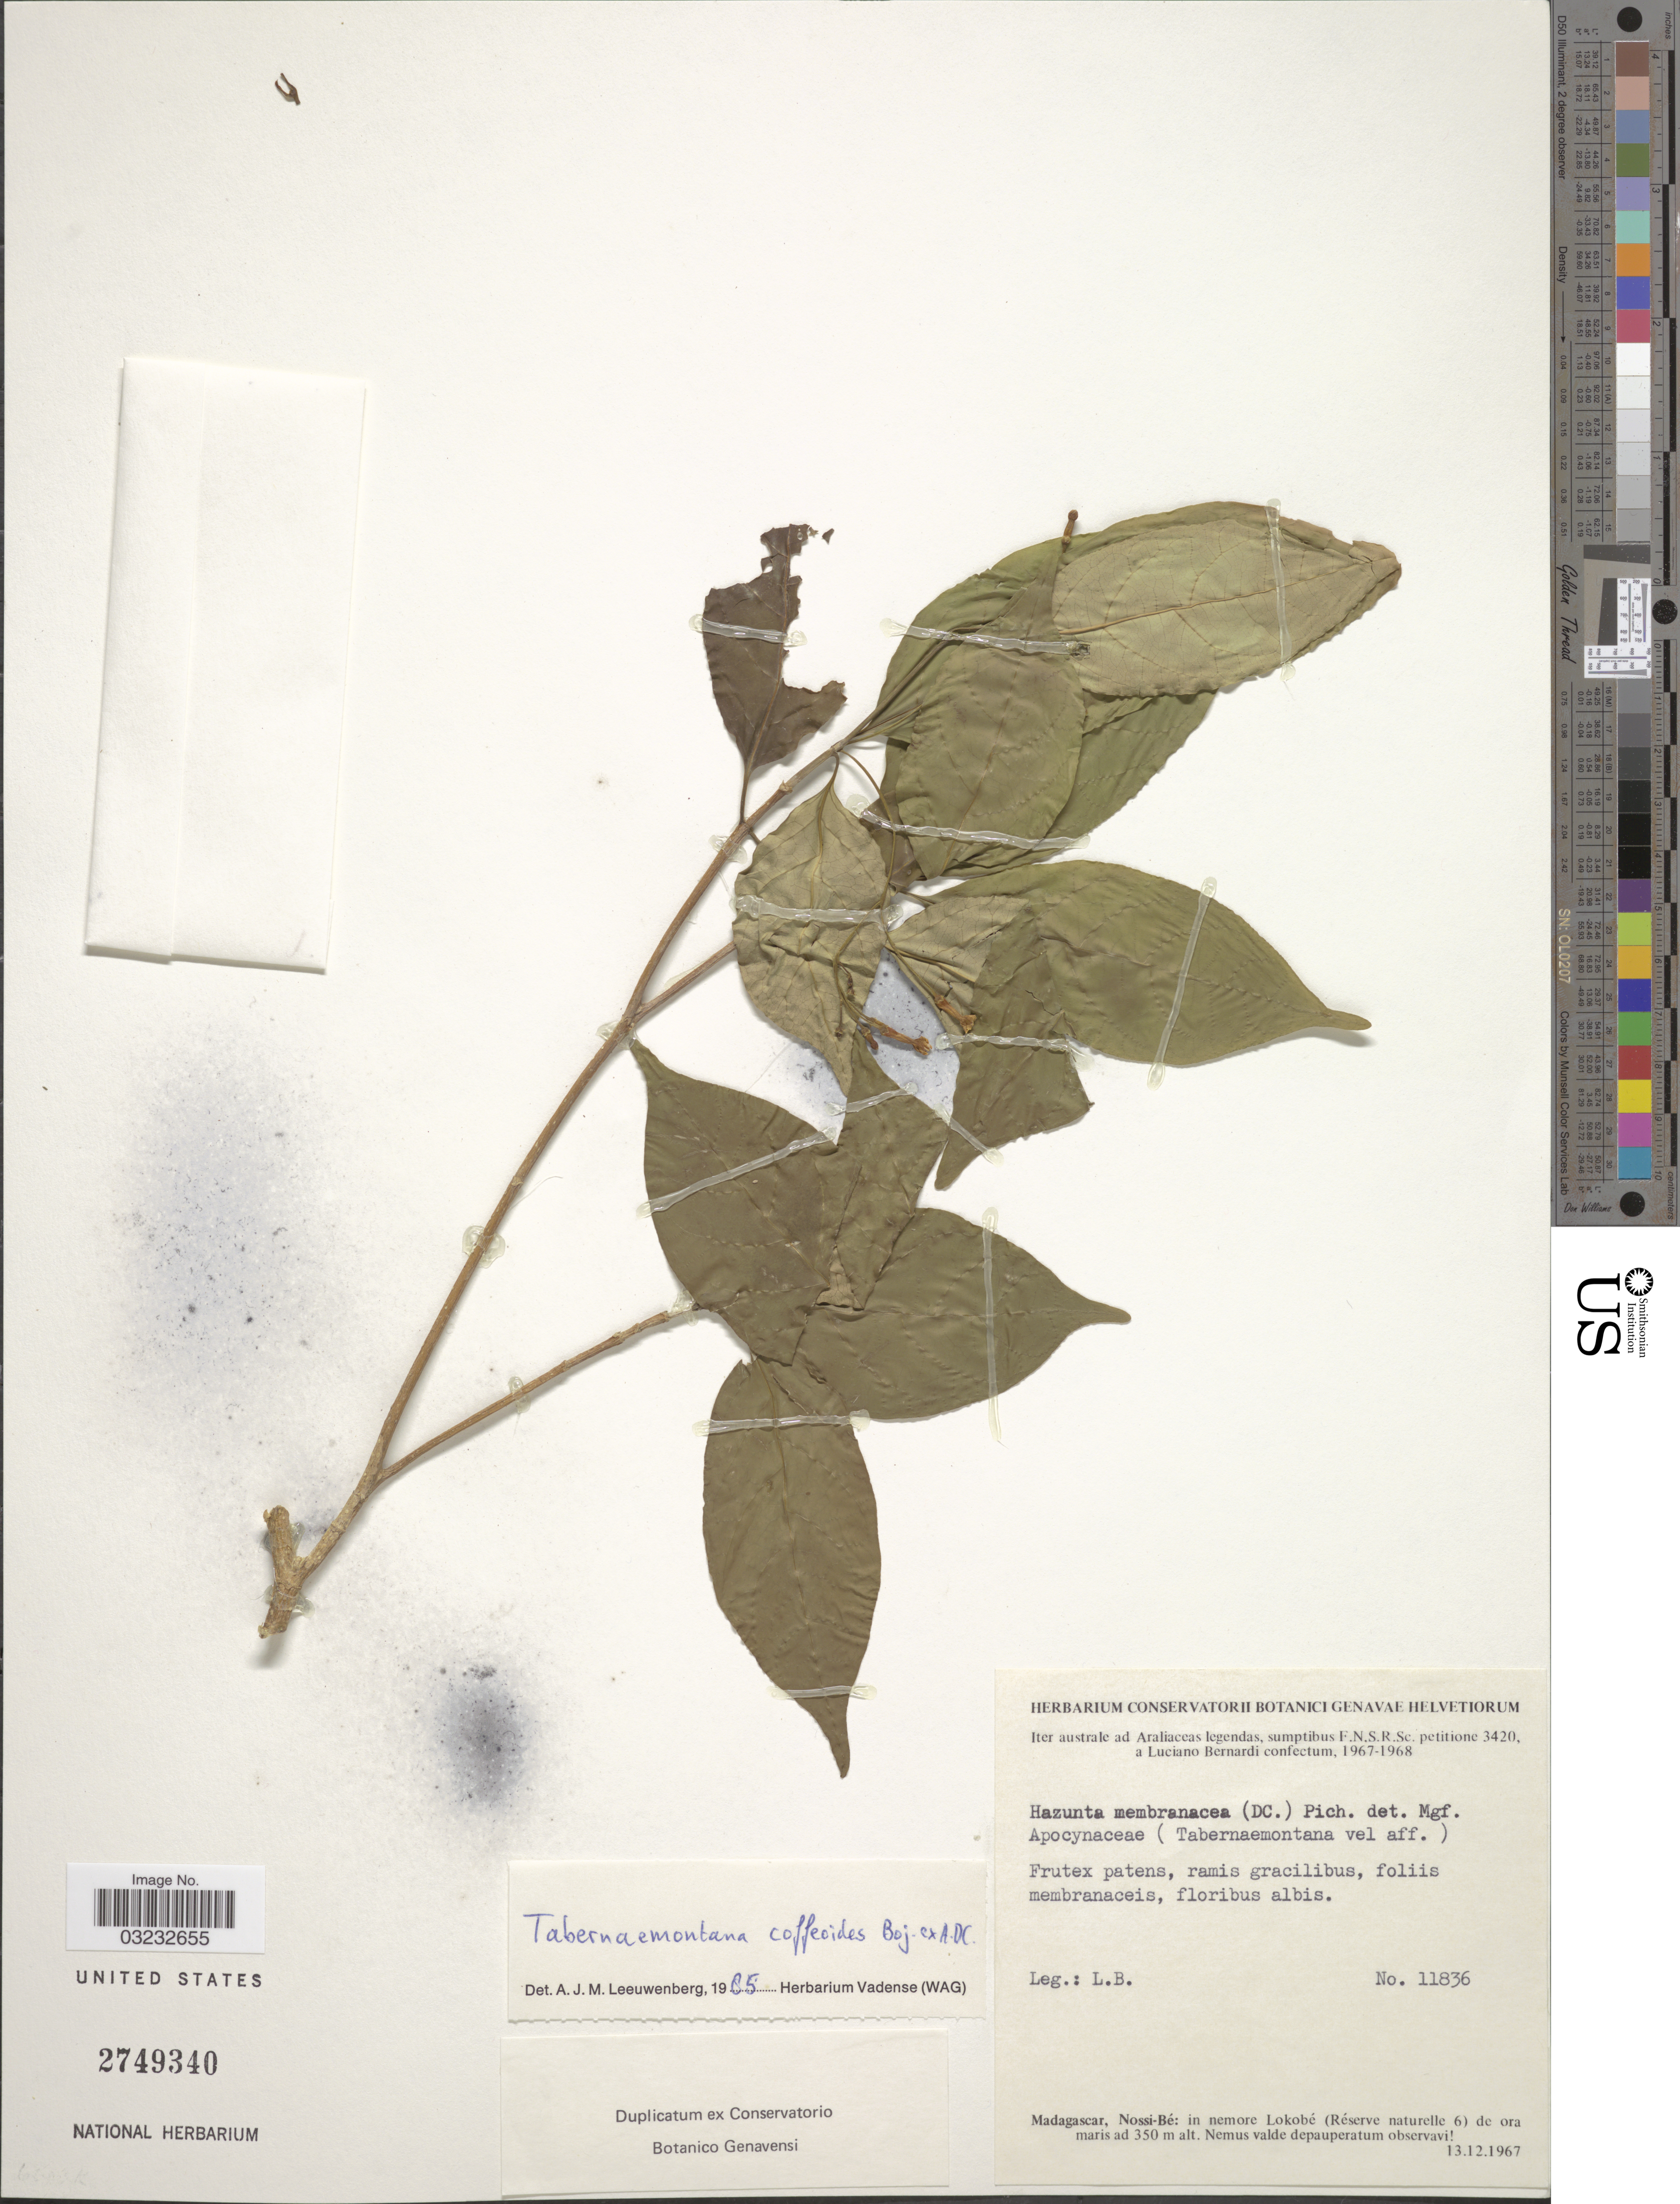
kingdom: Plantae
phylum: Tracheophyta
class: Magnoliopsida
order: Gentianales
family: Apocynaceae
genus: Tabernaemontana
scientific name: Tabernaemontana coffeoides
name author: Bojer ex A. DC.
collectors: L. Bernardi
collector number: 11836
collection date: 1967-12-13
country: Madagascar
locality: Nossi-Bé: in nemore Lokobé (Réserve naturelle 6) de ora maris.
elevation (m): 350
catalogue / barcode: US 2749340